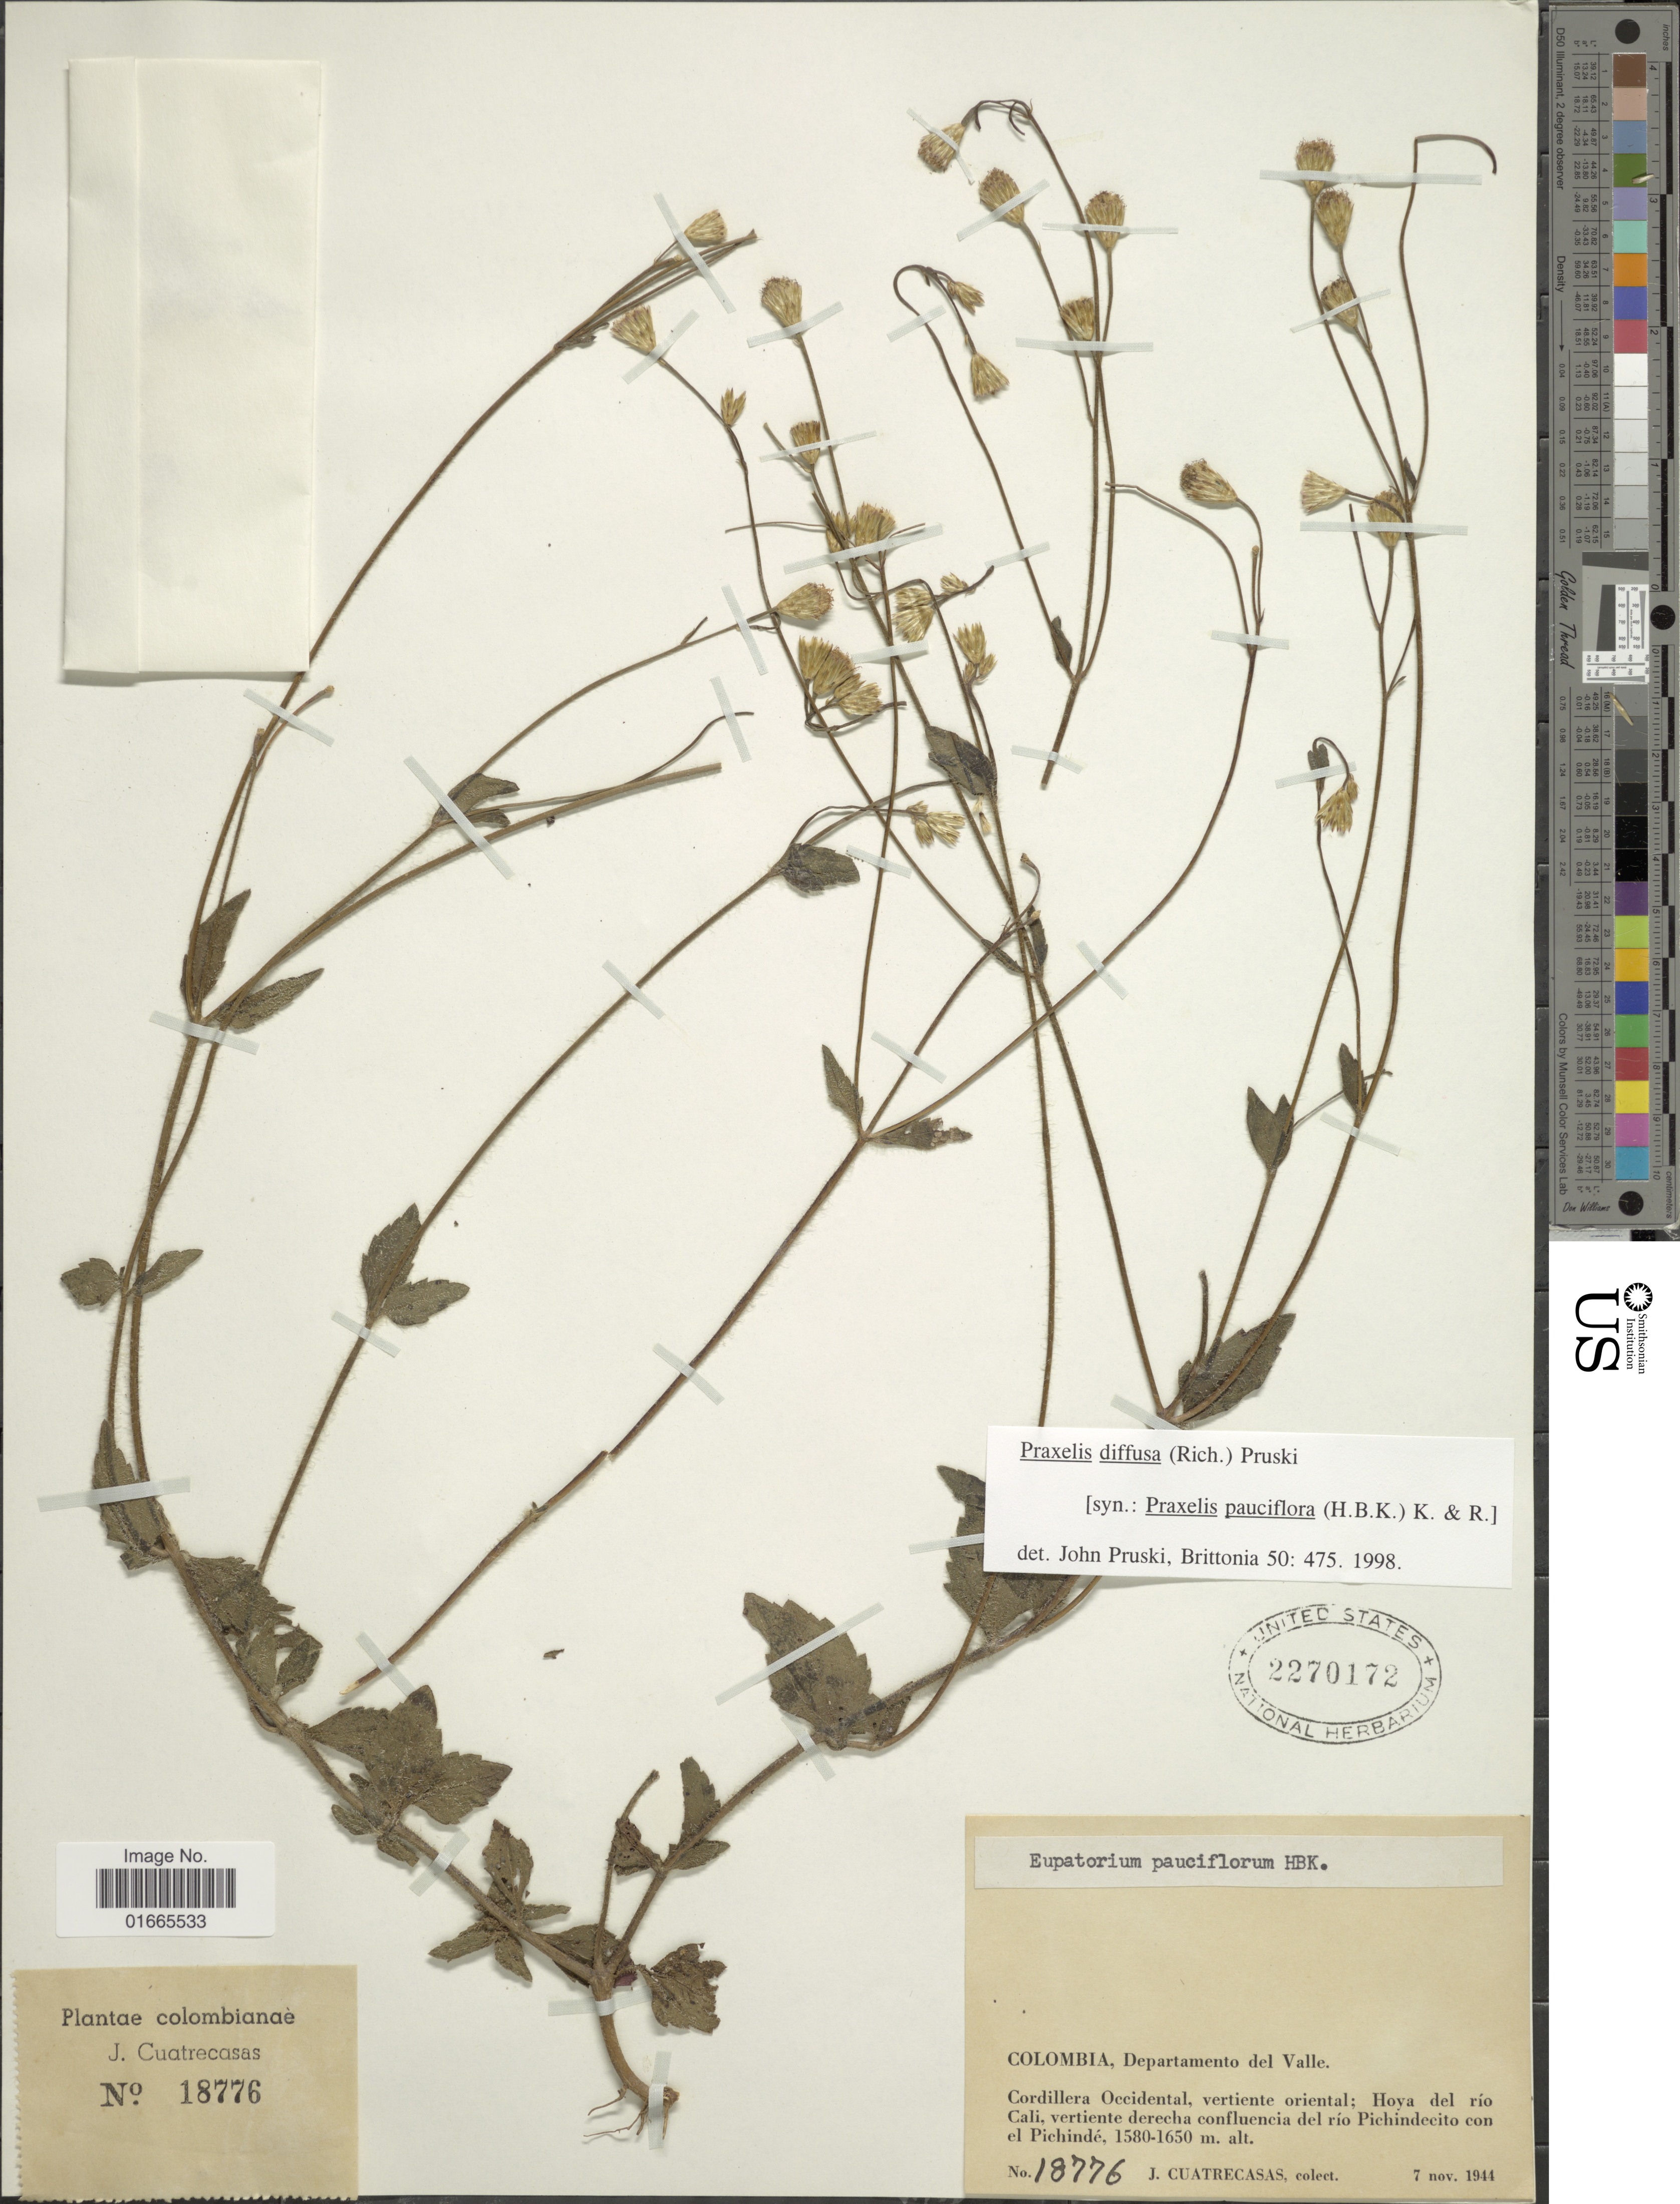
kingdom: Plantae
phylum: Tracheophyta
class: Magnoliopsida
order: Asterales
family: Asteraceae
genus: Praxelis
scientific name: Praxelis diffusa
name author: (Rich.) Pruski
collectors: J. Cuatrecasas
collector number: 18776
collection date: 1944-11-07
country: Colombia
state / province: Valle del Cauca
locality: Departamento del Valle, Cordillera Occidental, vertiente oriental: Hoya del río Cali, vertiente derecha confluencia del Río Pichindecito con el Pichindé.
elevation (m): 1580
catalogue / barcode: US 2270172